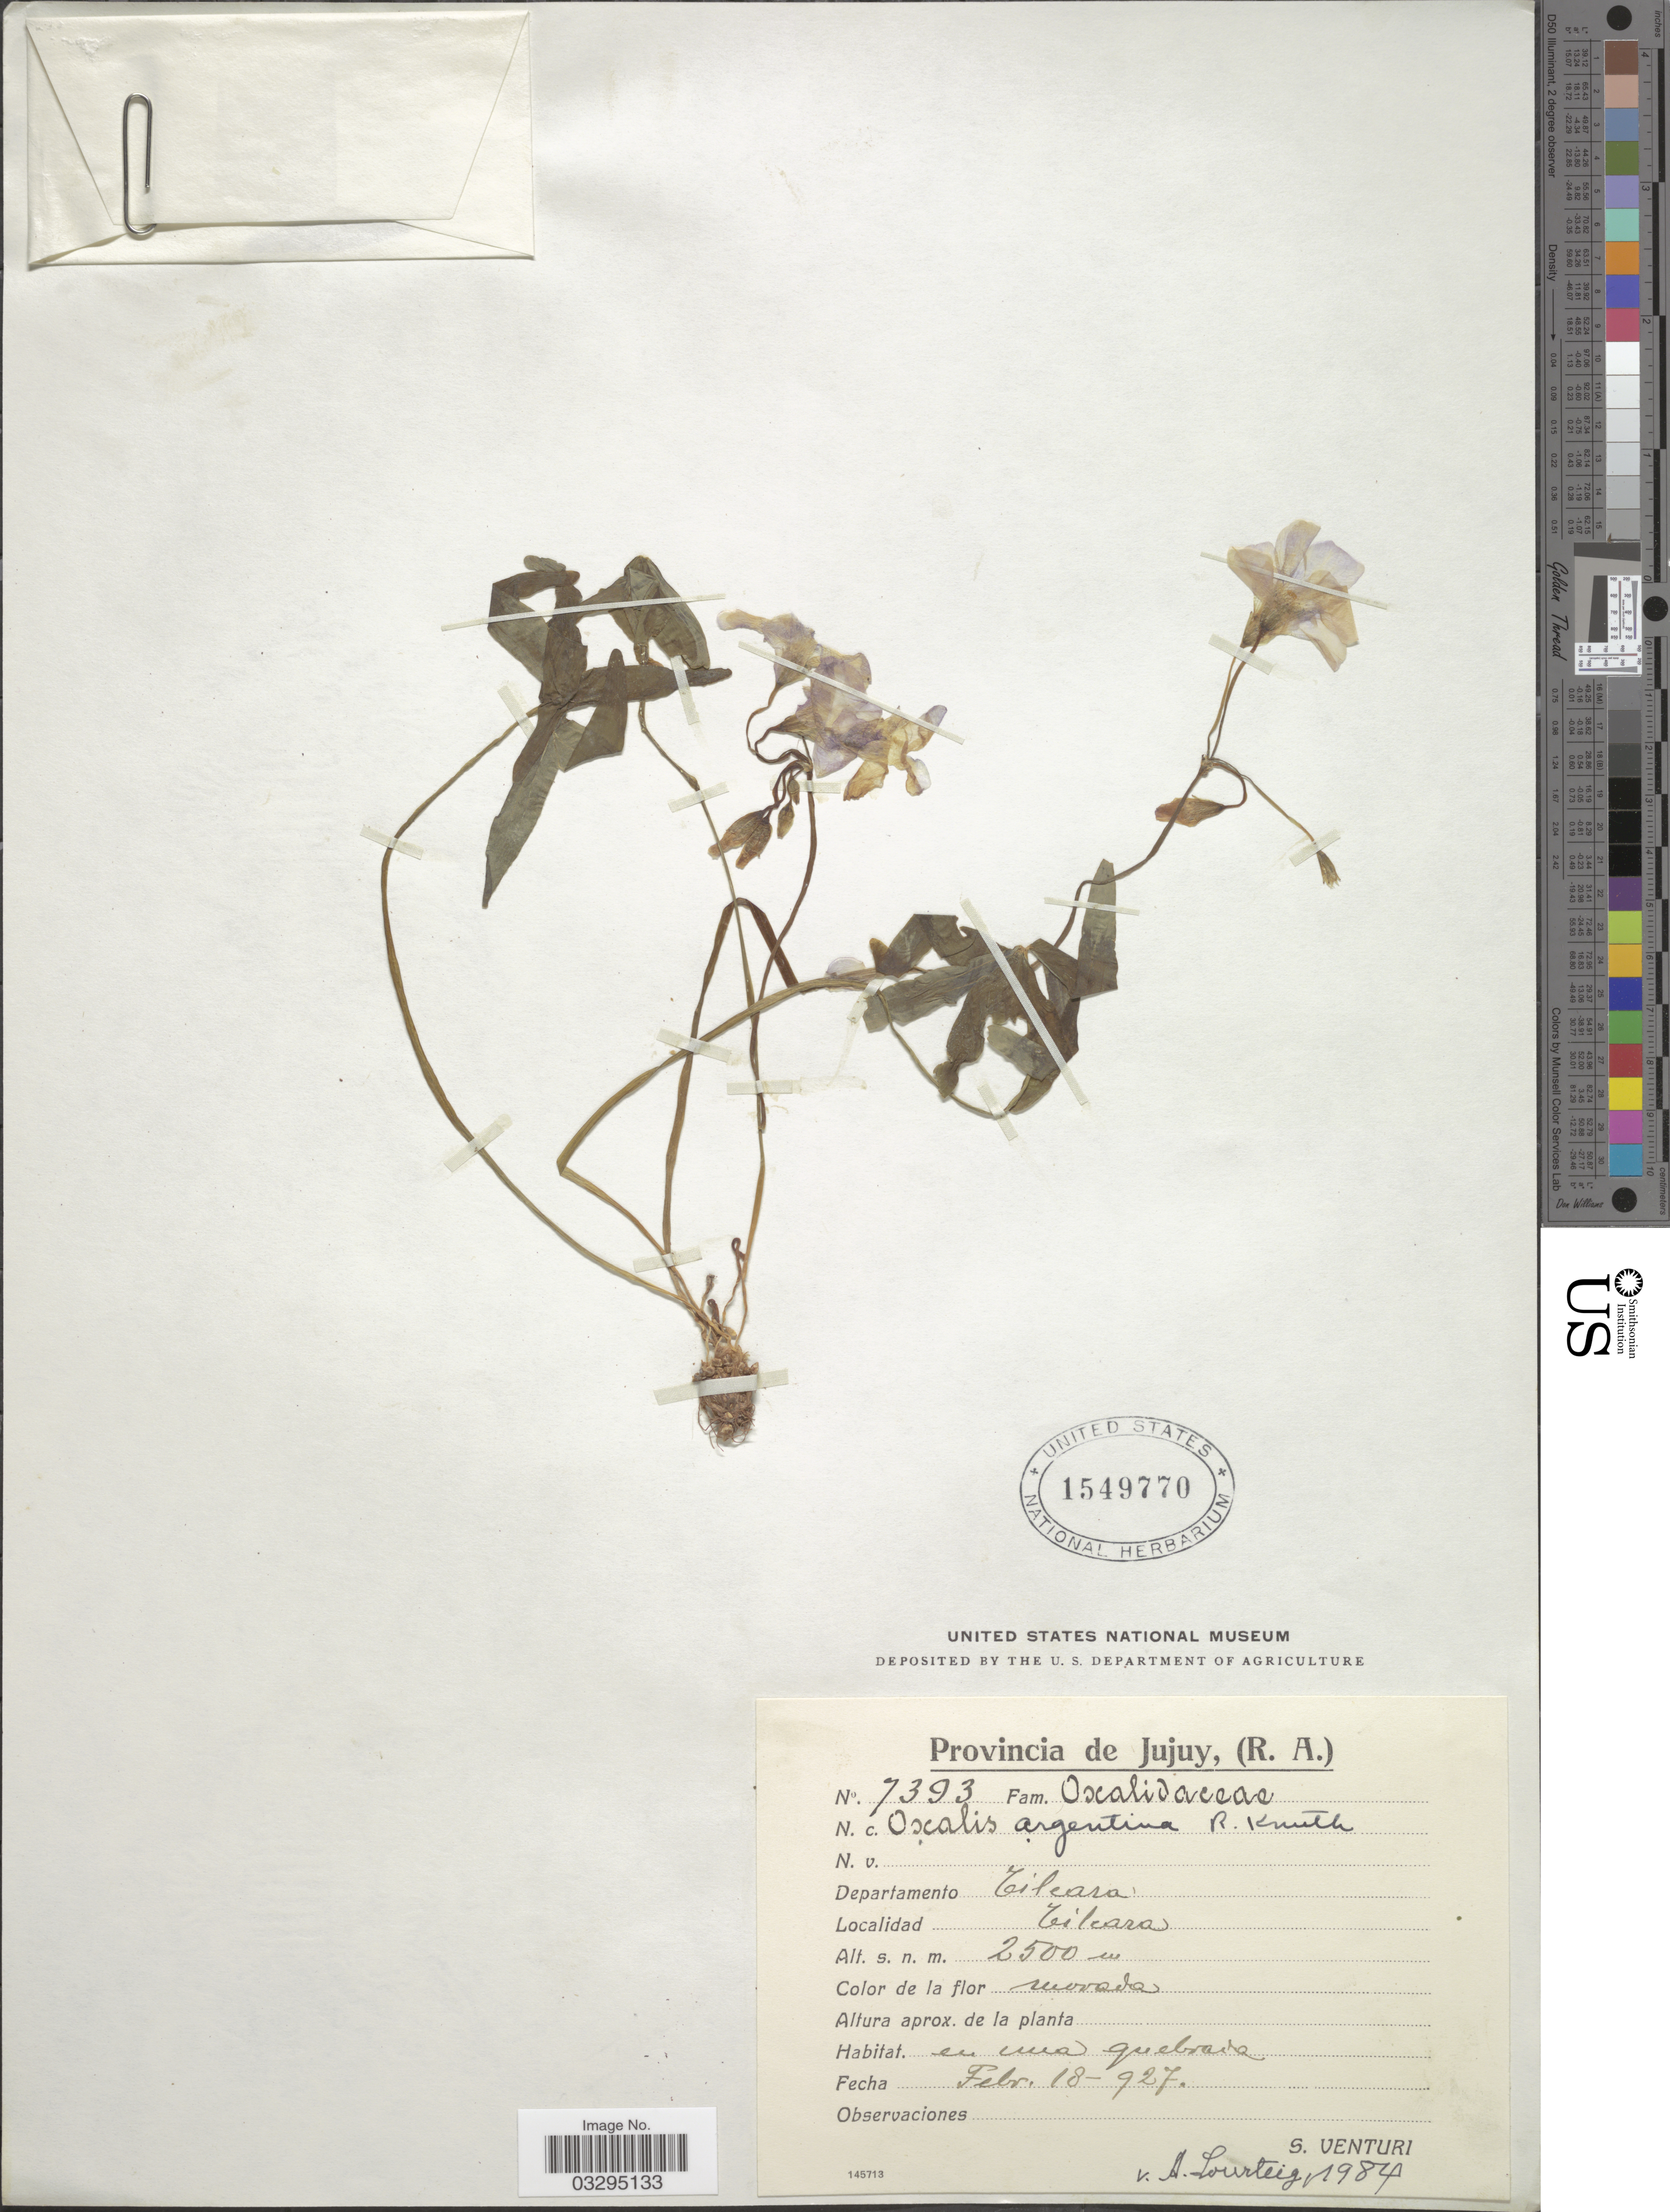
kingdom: Plantae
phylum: Tracheophyta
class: Magnoliopsida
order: Oxalidales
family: Oxalidaceae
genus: Oxalis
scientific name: Oxalis argentina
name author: R. Knuth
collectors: S. Venturi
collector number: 7393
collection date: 1927-02-18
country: Argentina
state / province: Jujuy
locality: Provincia de Jujuy, (R.A.). Departamento Tilcara. Tilcara.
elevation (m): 2500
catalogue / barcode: US 1549770